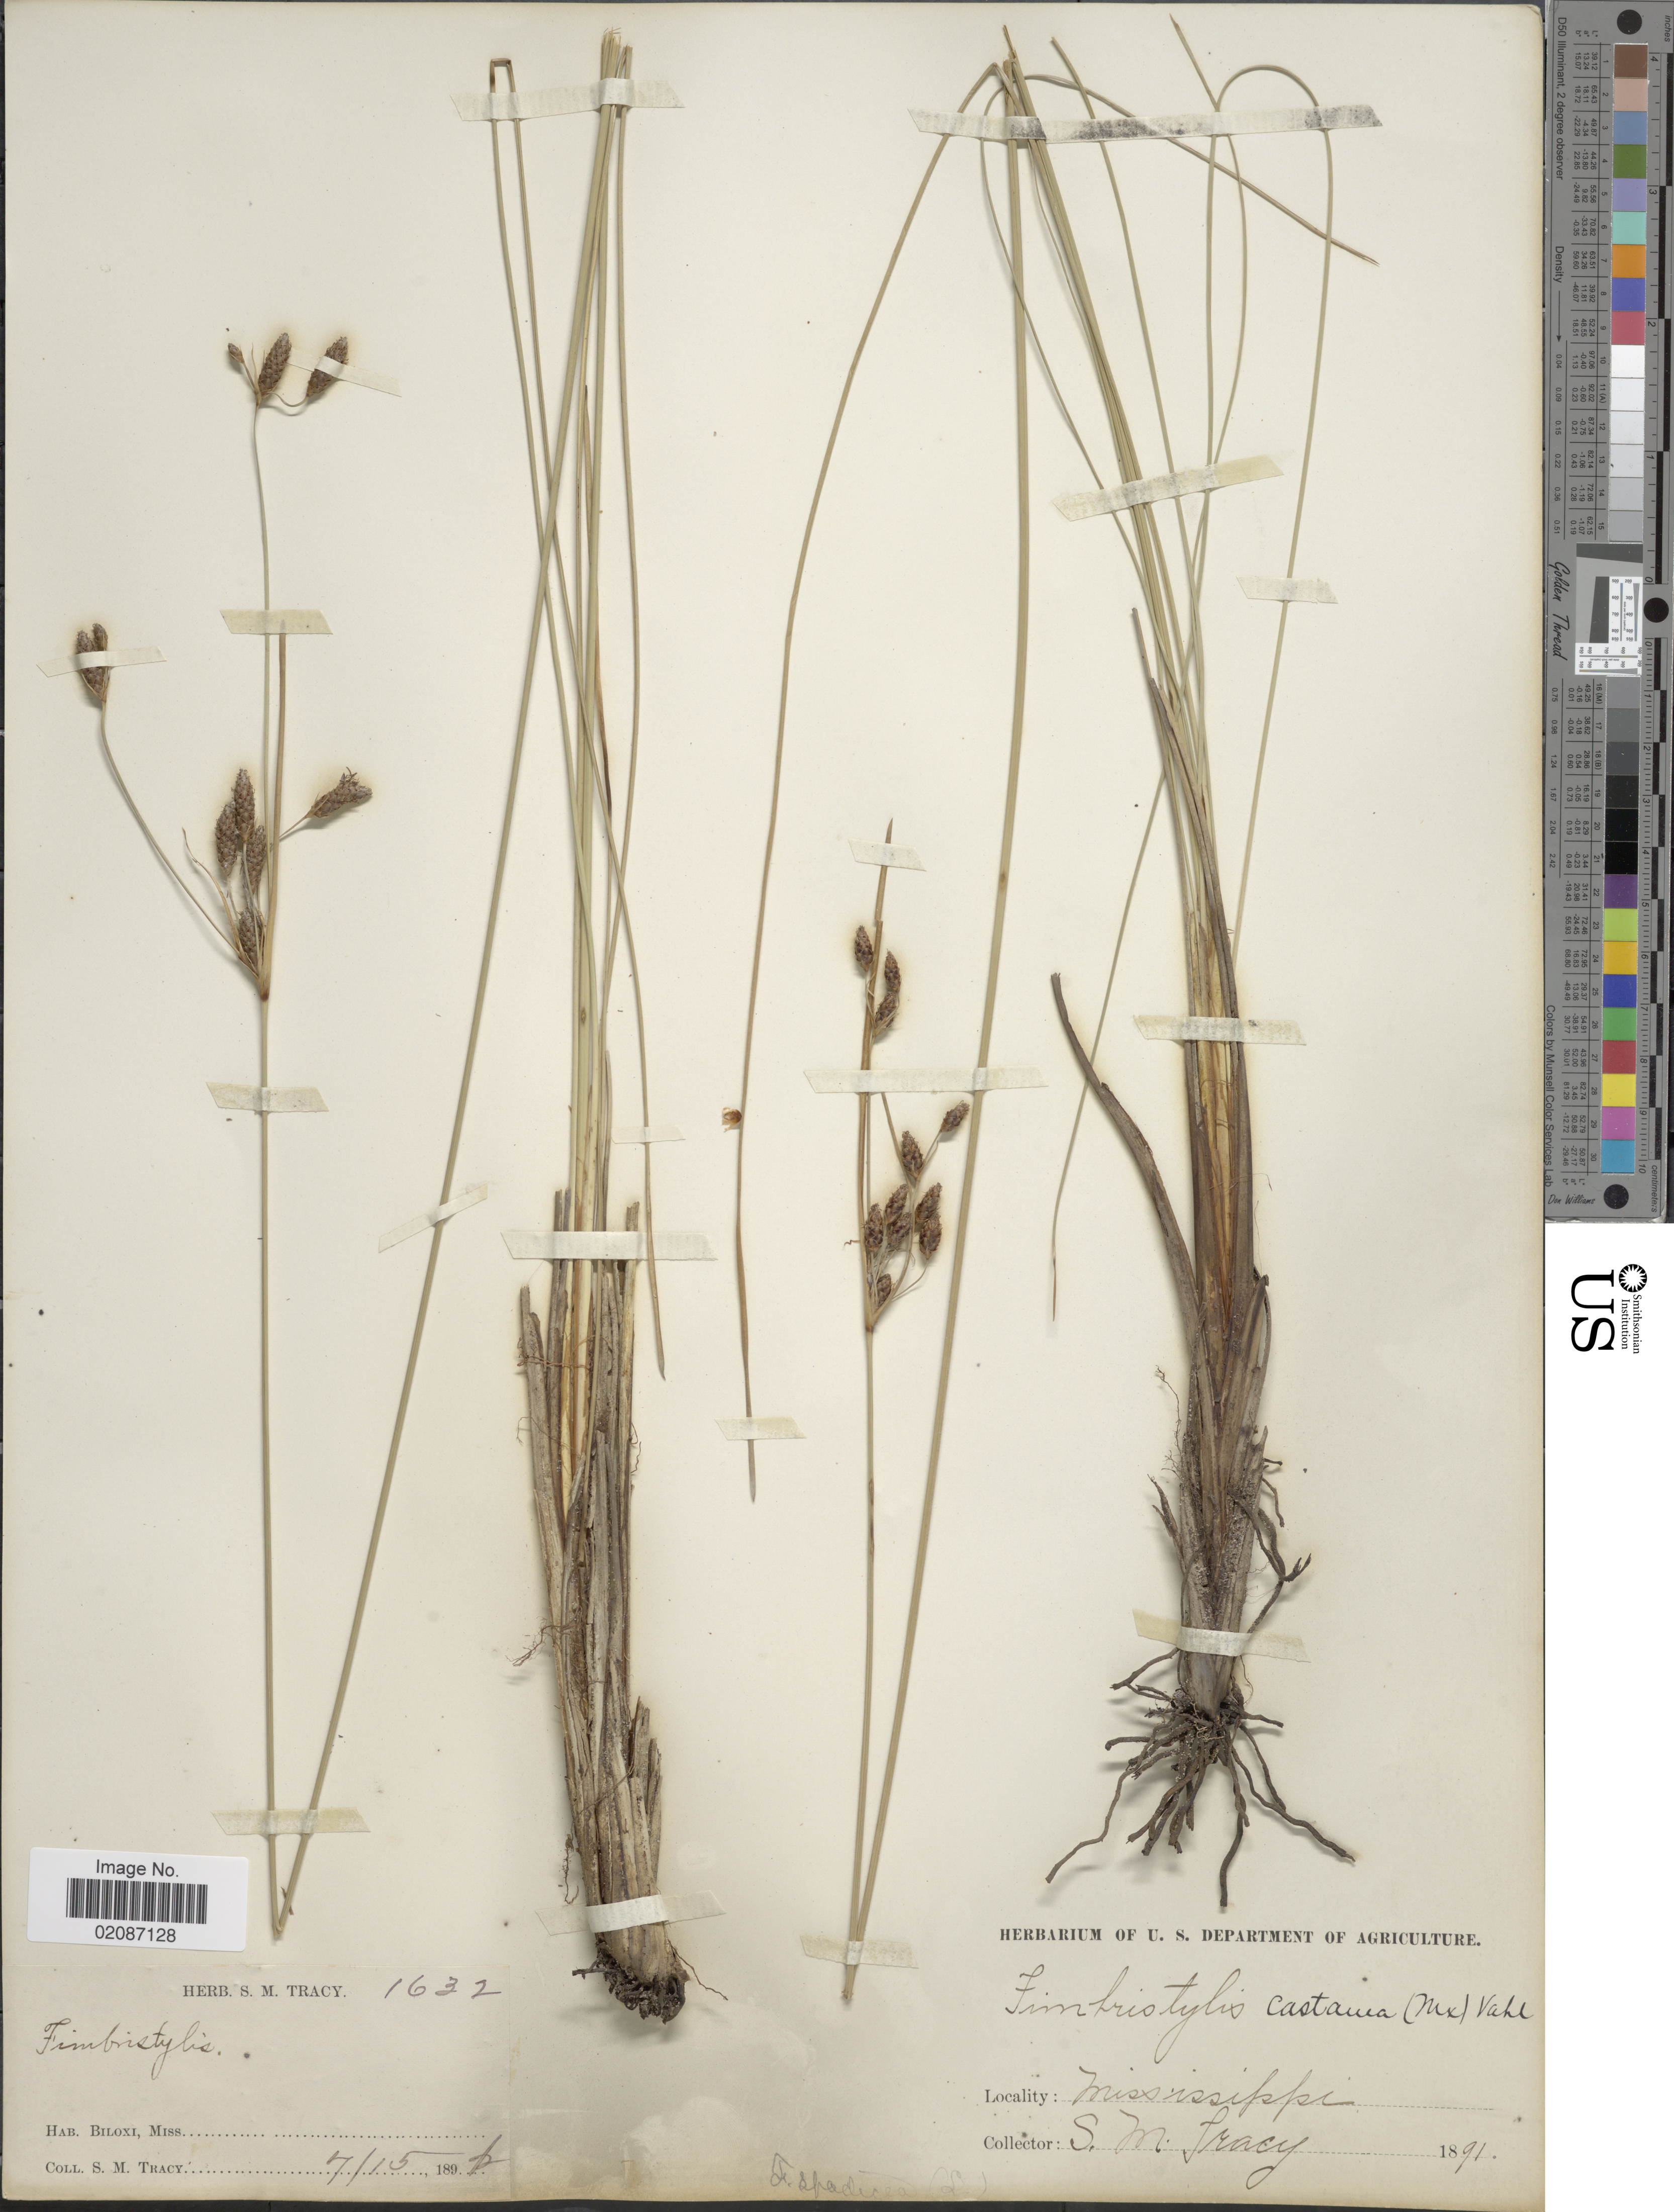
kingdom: Plantae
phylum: Tracheophyta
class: Liliopsida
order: Poales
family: Cyperaceae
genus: Fimbristylis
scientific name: Fimbristylis puberula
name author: (Michx.) Vahl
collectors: S. M. Tracy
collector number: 1632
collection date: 1891-07-15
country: United States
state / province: Mississippi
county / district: Harrison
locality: Biloxi